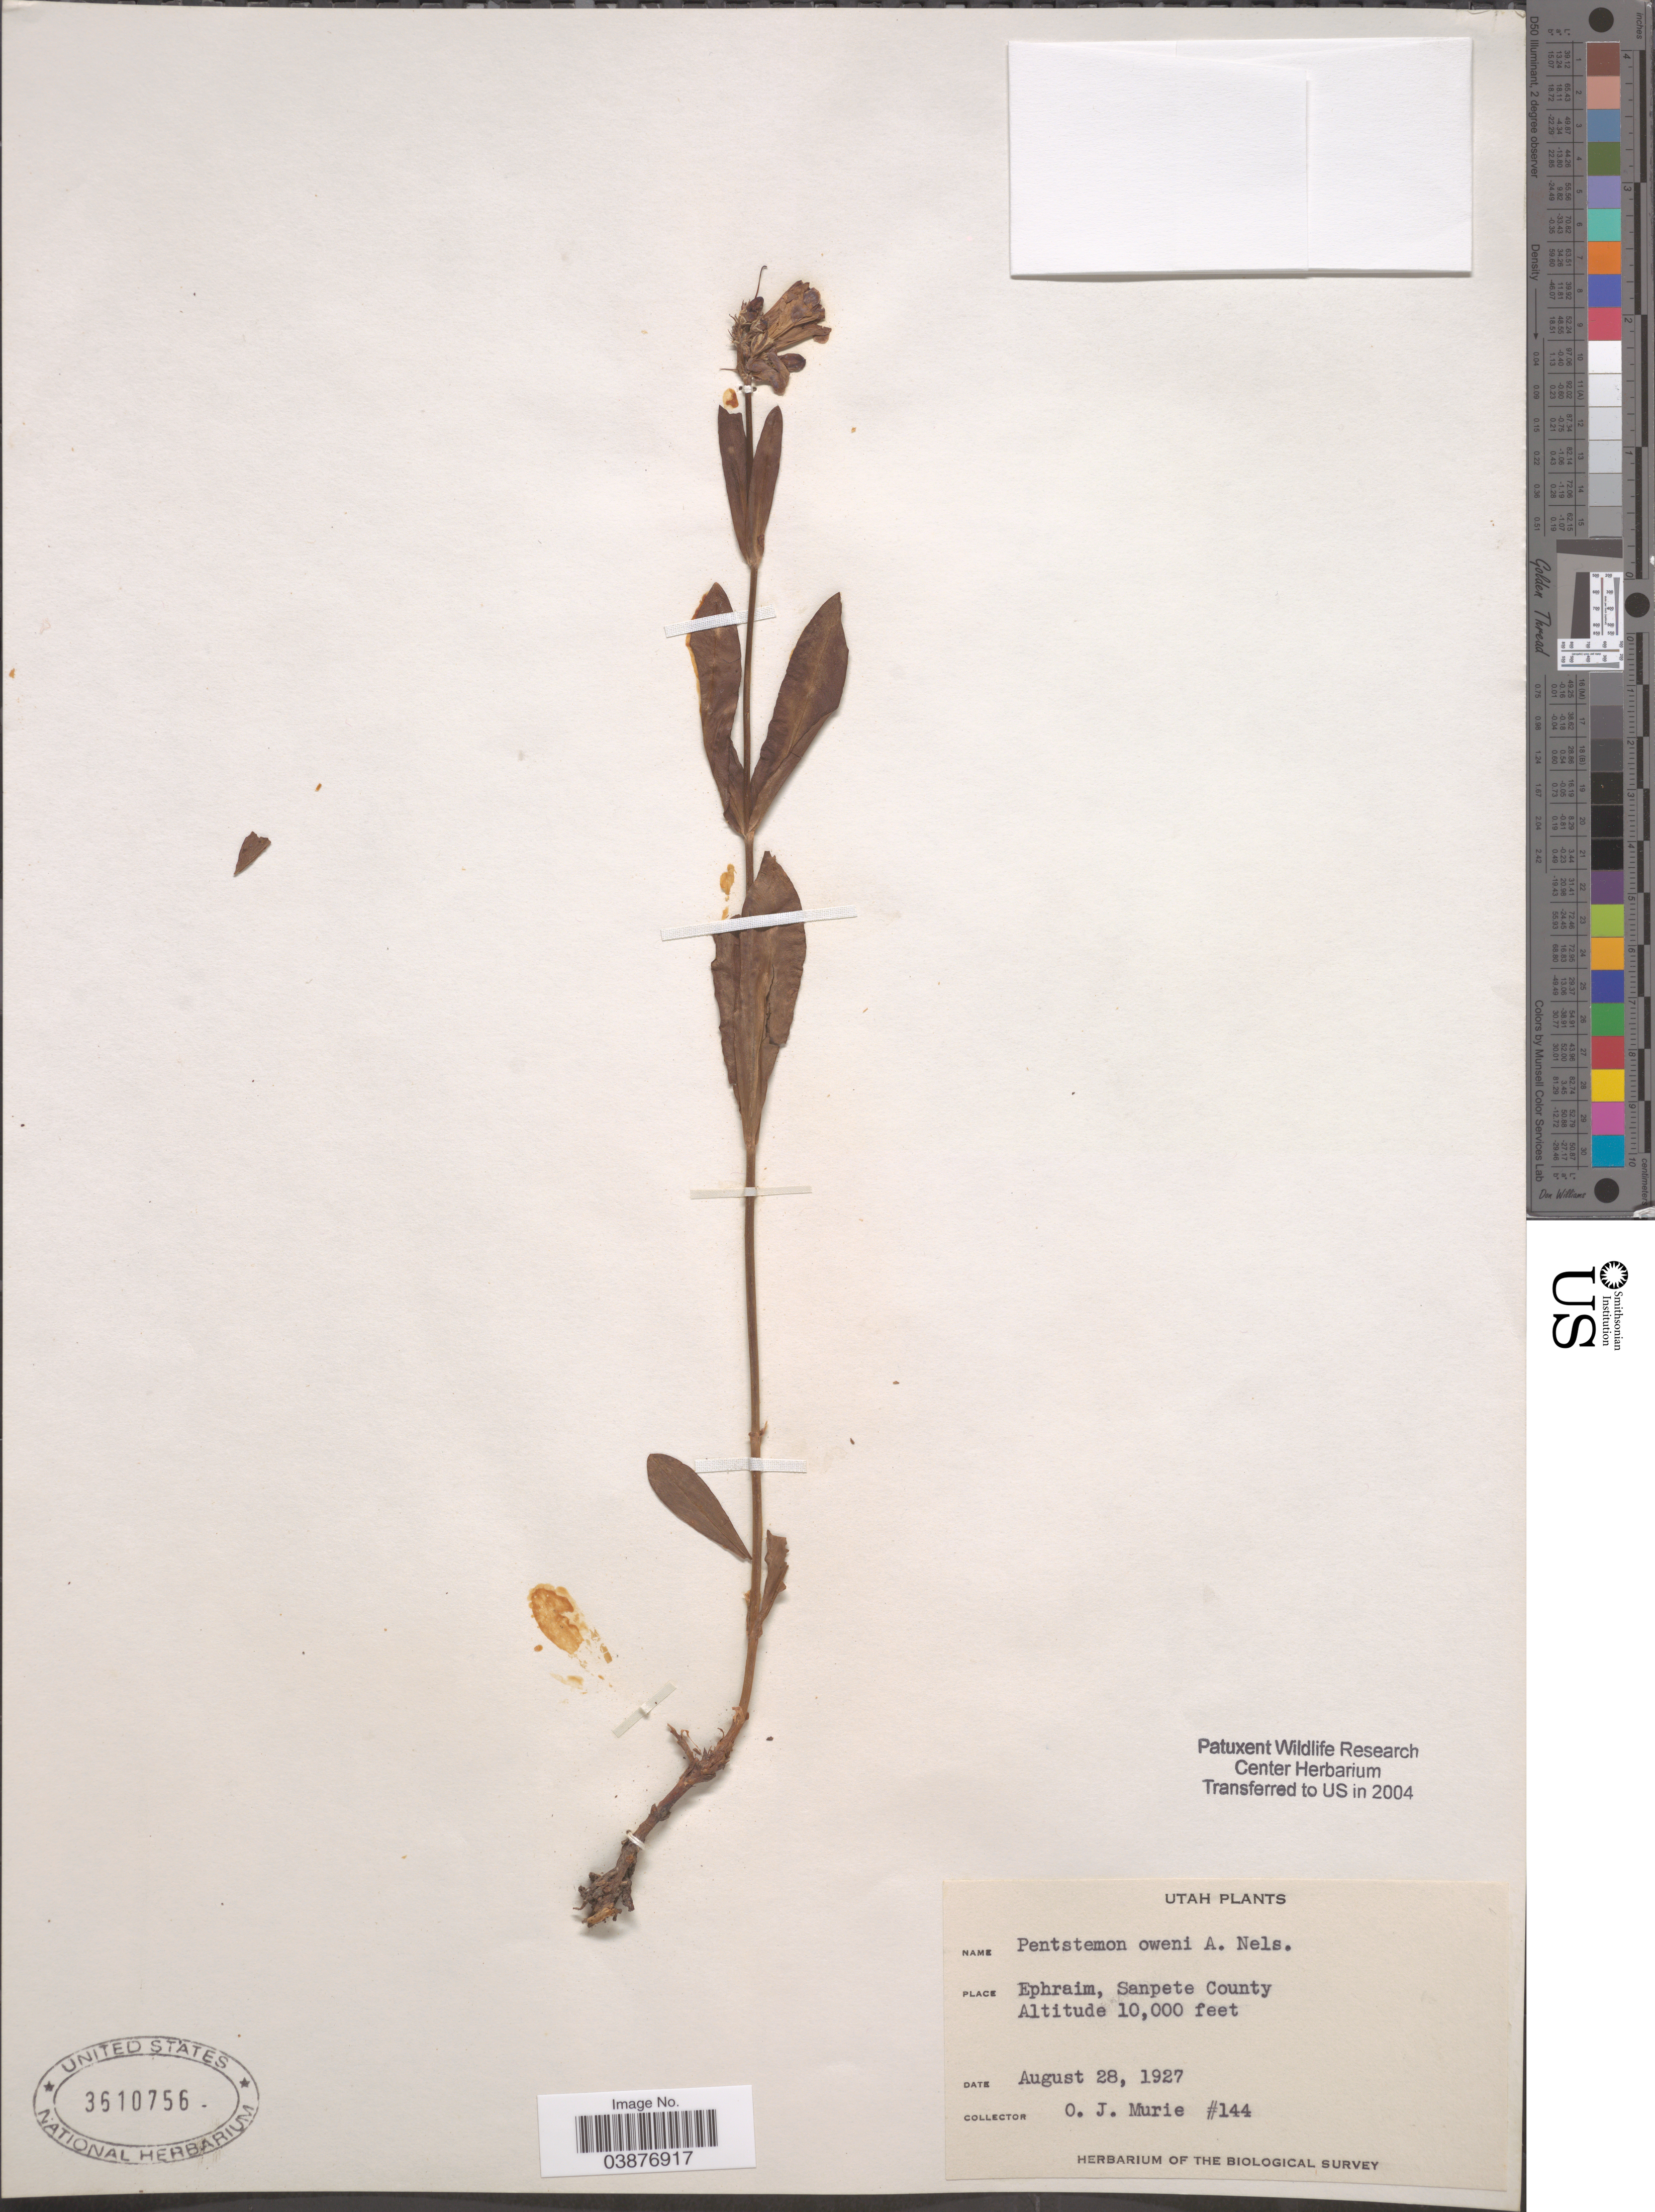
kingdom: Plantae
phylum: Tracheophyta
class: Magnoliopsida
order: Lamiales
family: Plantaginaceae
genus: Penstemon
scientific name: Penstemon owenii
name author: A. Nelson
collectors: O. Murie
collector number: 144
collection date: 1927-08-28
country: United States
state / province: Utah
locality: Ephraim, Sanpete County.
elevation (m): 3048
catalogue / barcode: US 3610756